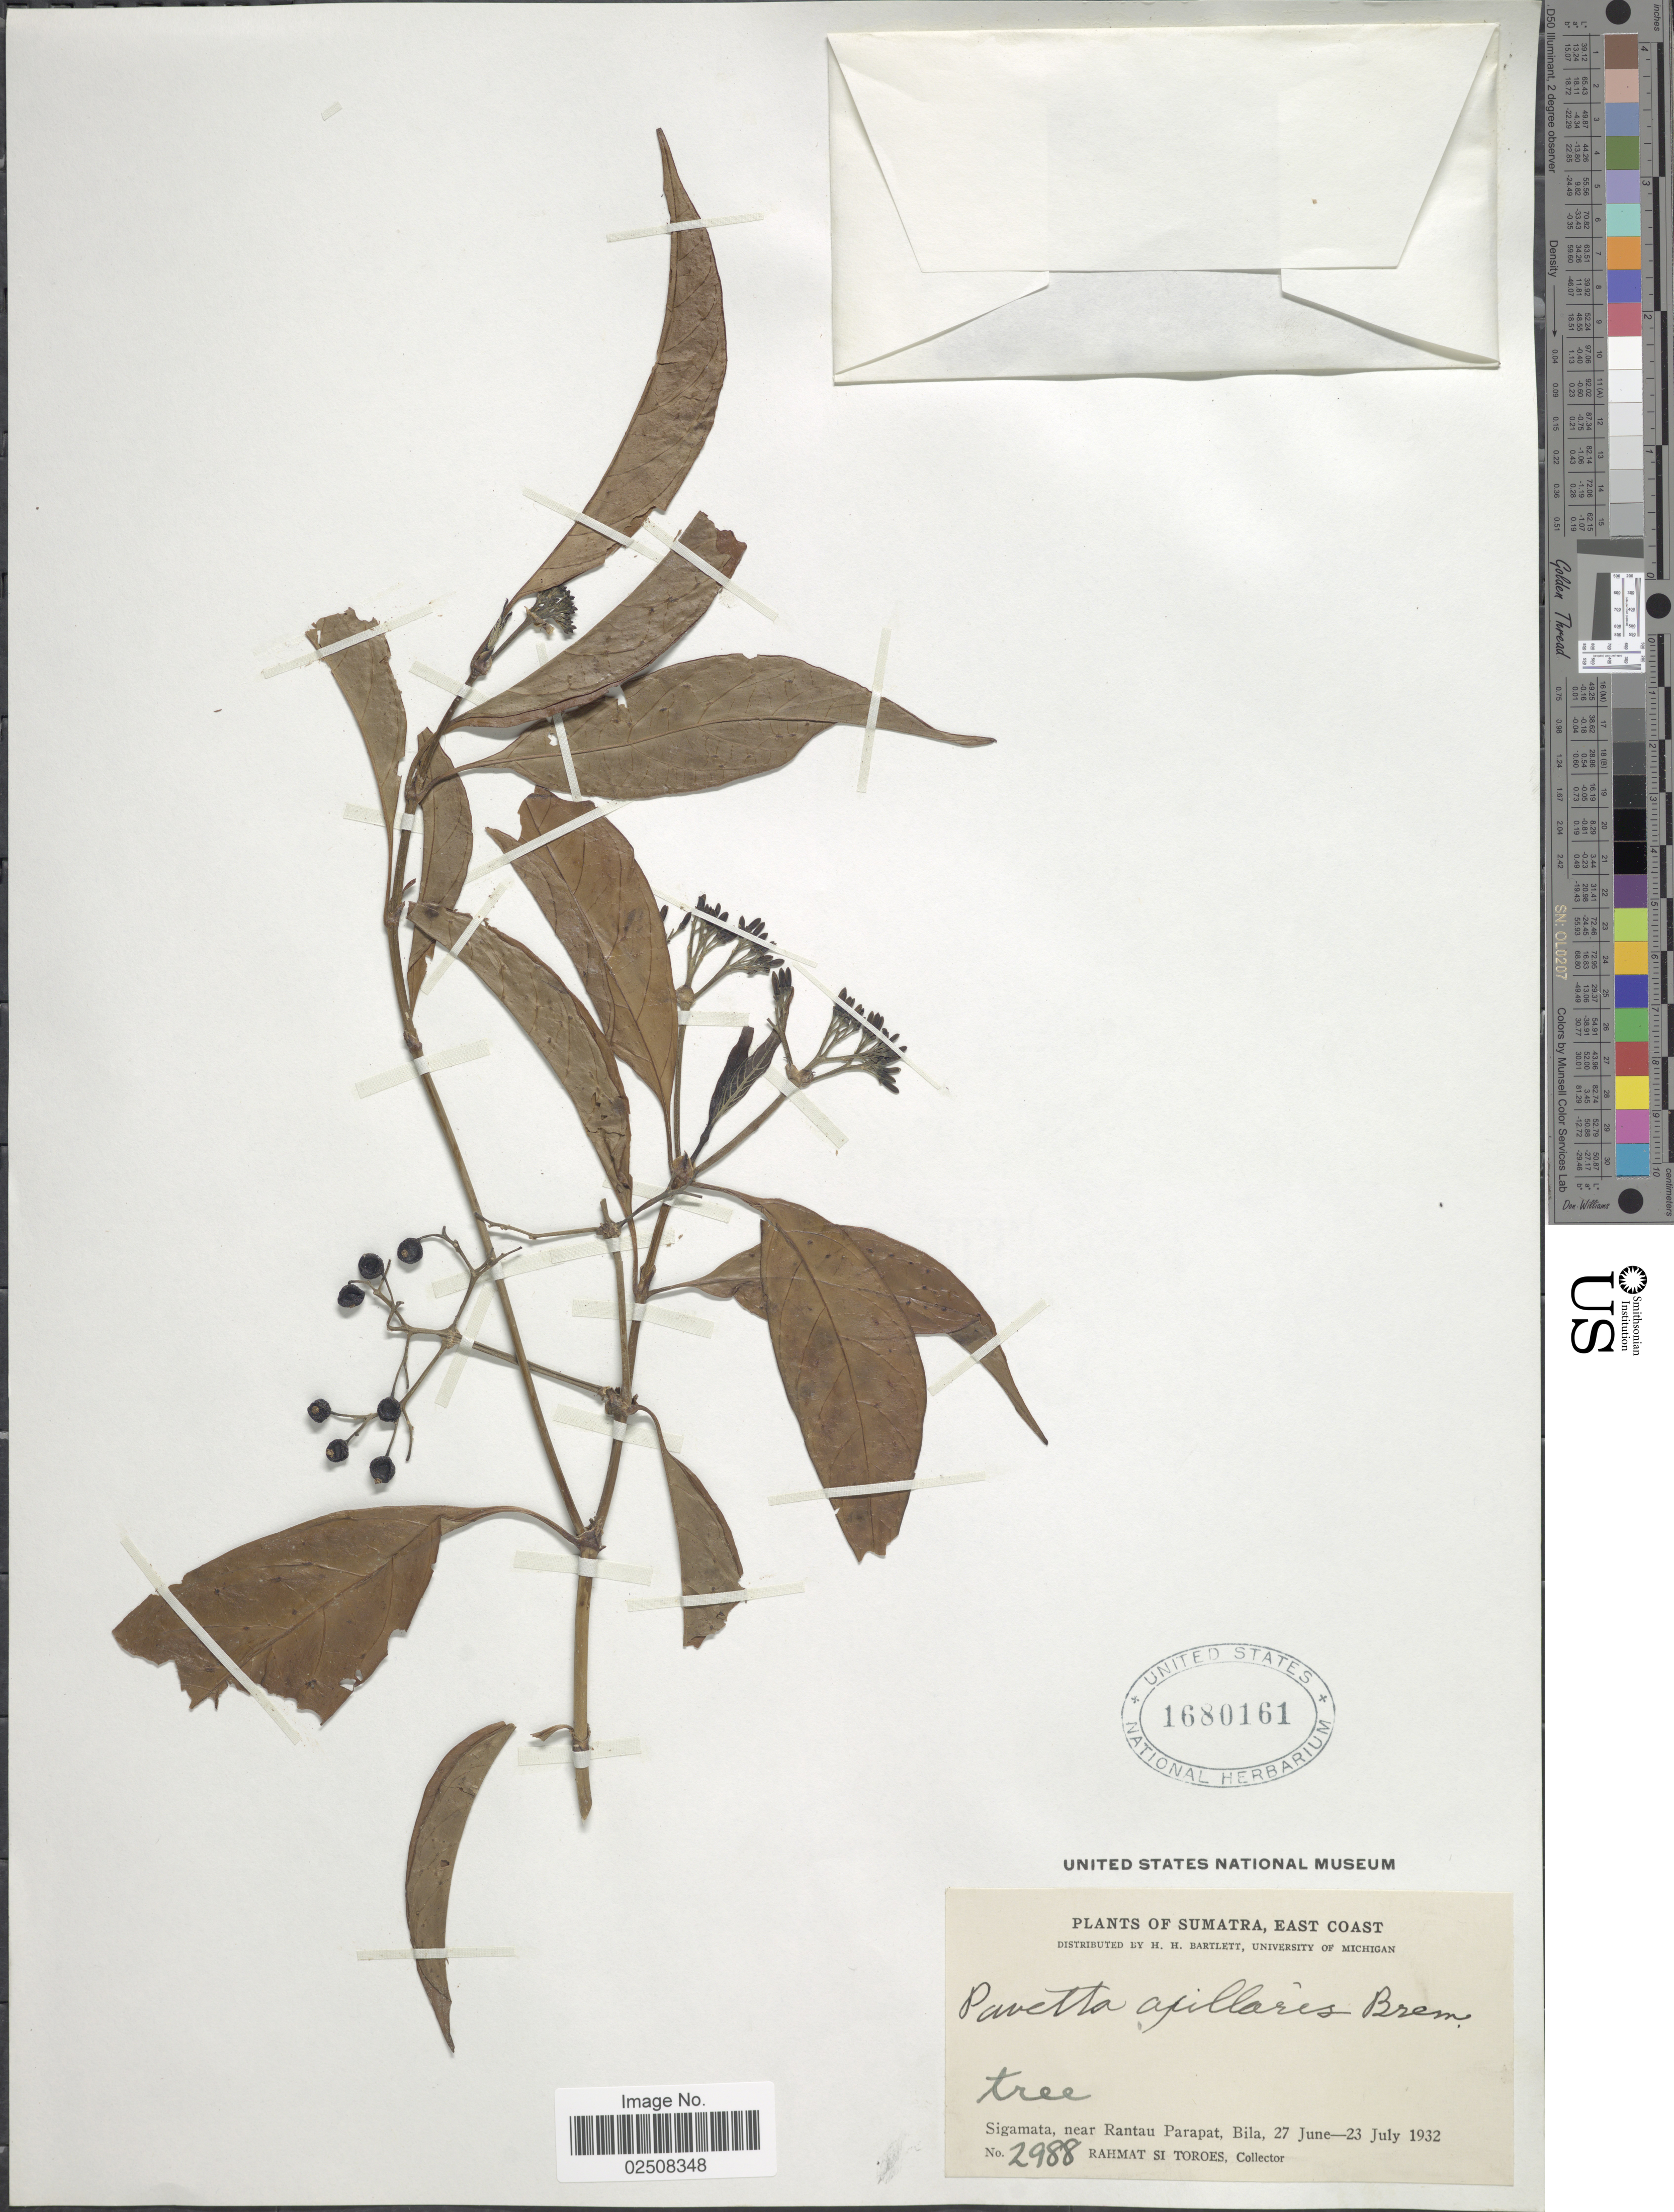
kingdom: Plantae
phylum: Tracheophyta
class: Magnoliopsida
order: Gentianales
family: Rubiaceae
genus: Pavetta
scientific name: Pavetta axillaris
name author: Bremek.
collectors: Rahmat Si Boeea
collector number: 2988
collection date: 1932-06-27/1932-07-23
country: Indonesia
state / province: Sumatra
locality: East Coast, Sigamata, near Rantau Parapat, Bila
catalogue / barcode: US 1680161